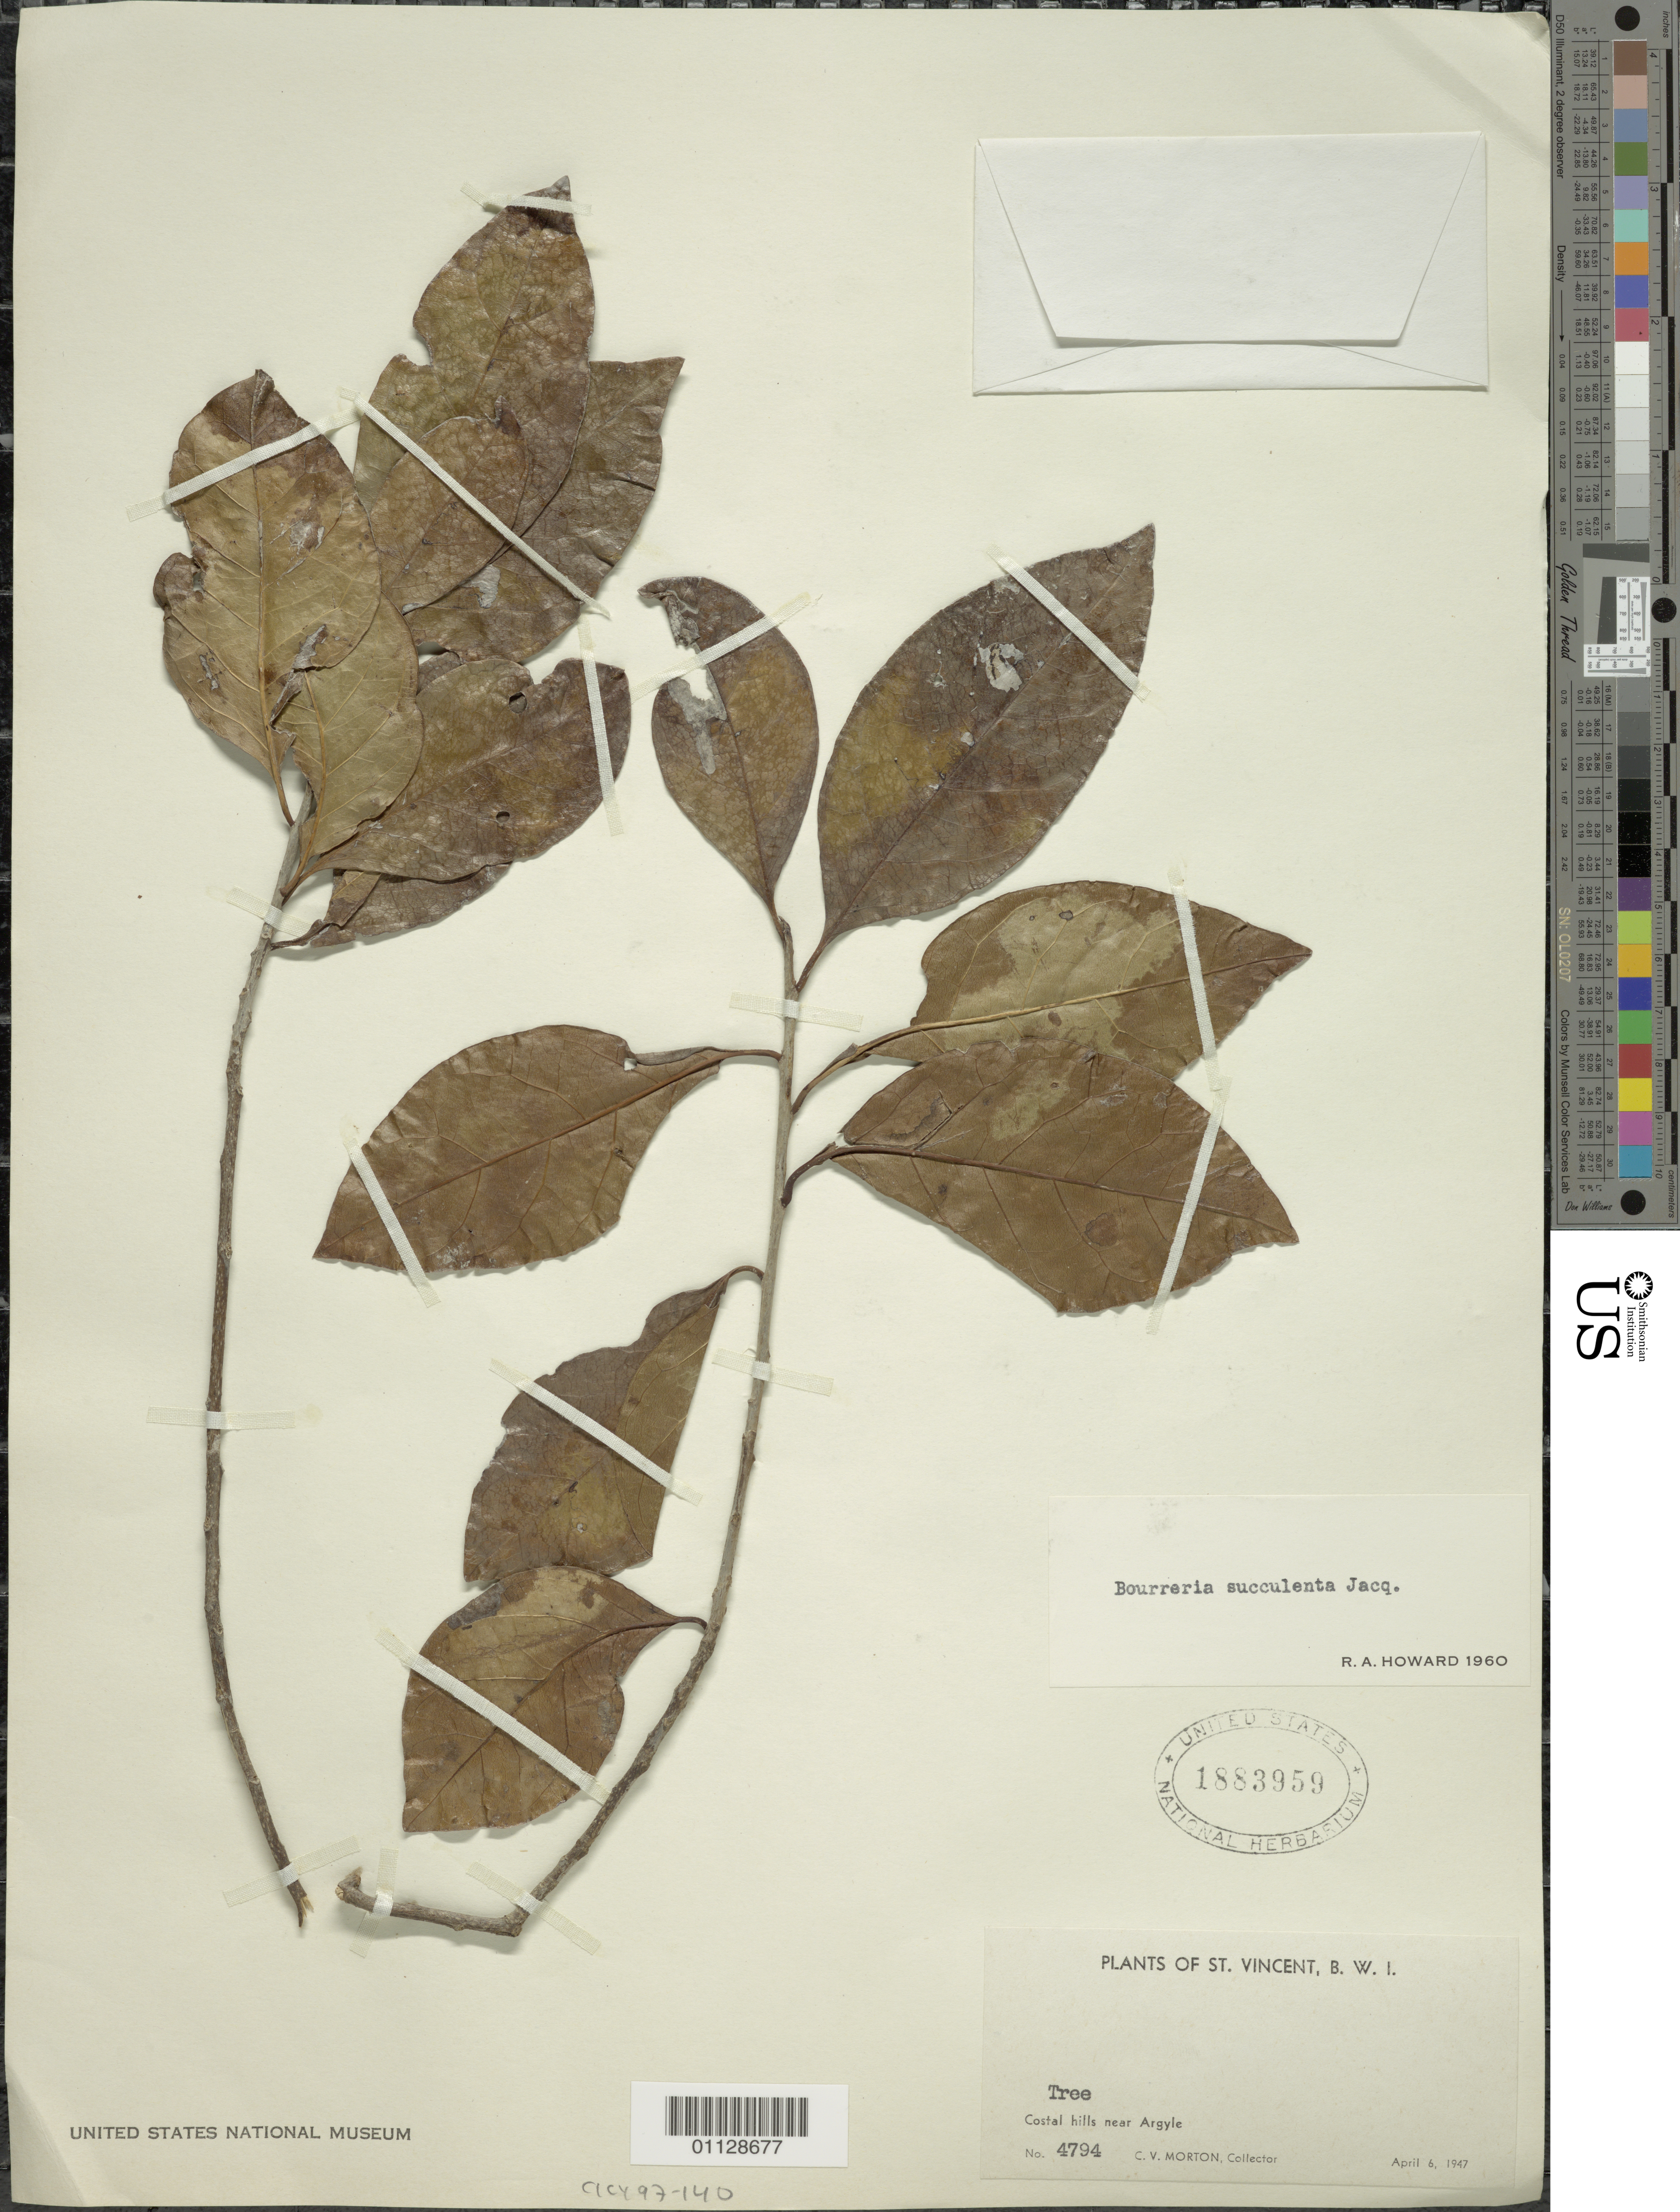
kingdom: Plantae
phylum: Tracheophyta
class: Magnoliopsida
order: Boraginales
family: Ehretiaceae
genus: Bourreria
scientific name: Bourreria succulenta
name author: Jacq.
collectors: C. V. Morton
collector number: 4794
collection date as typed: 06 Apr 1947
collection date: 1947-04-06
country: St. Vincent - Grenadines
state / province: Saint George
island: St. Vincent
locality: Coastal hills near Argyle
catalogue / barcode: US 1883959